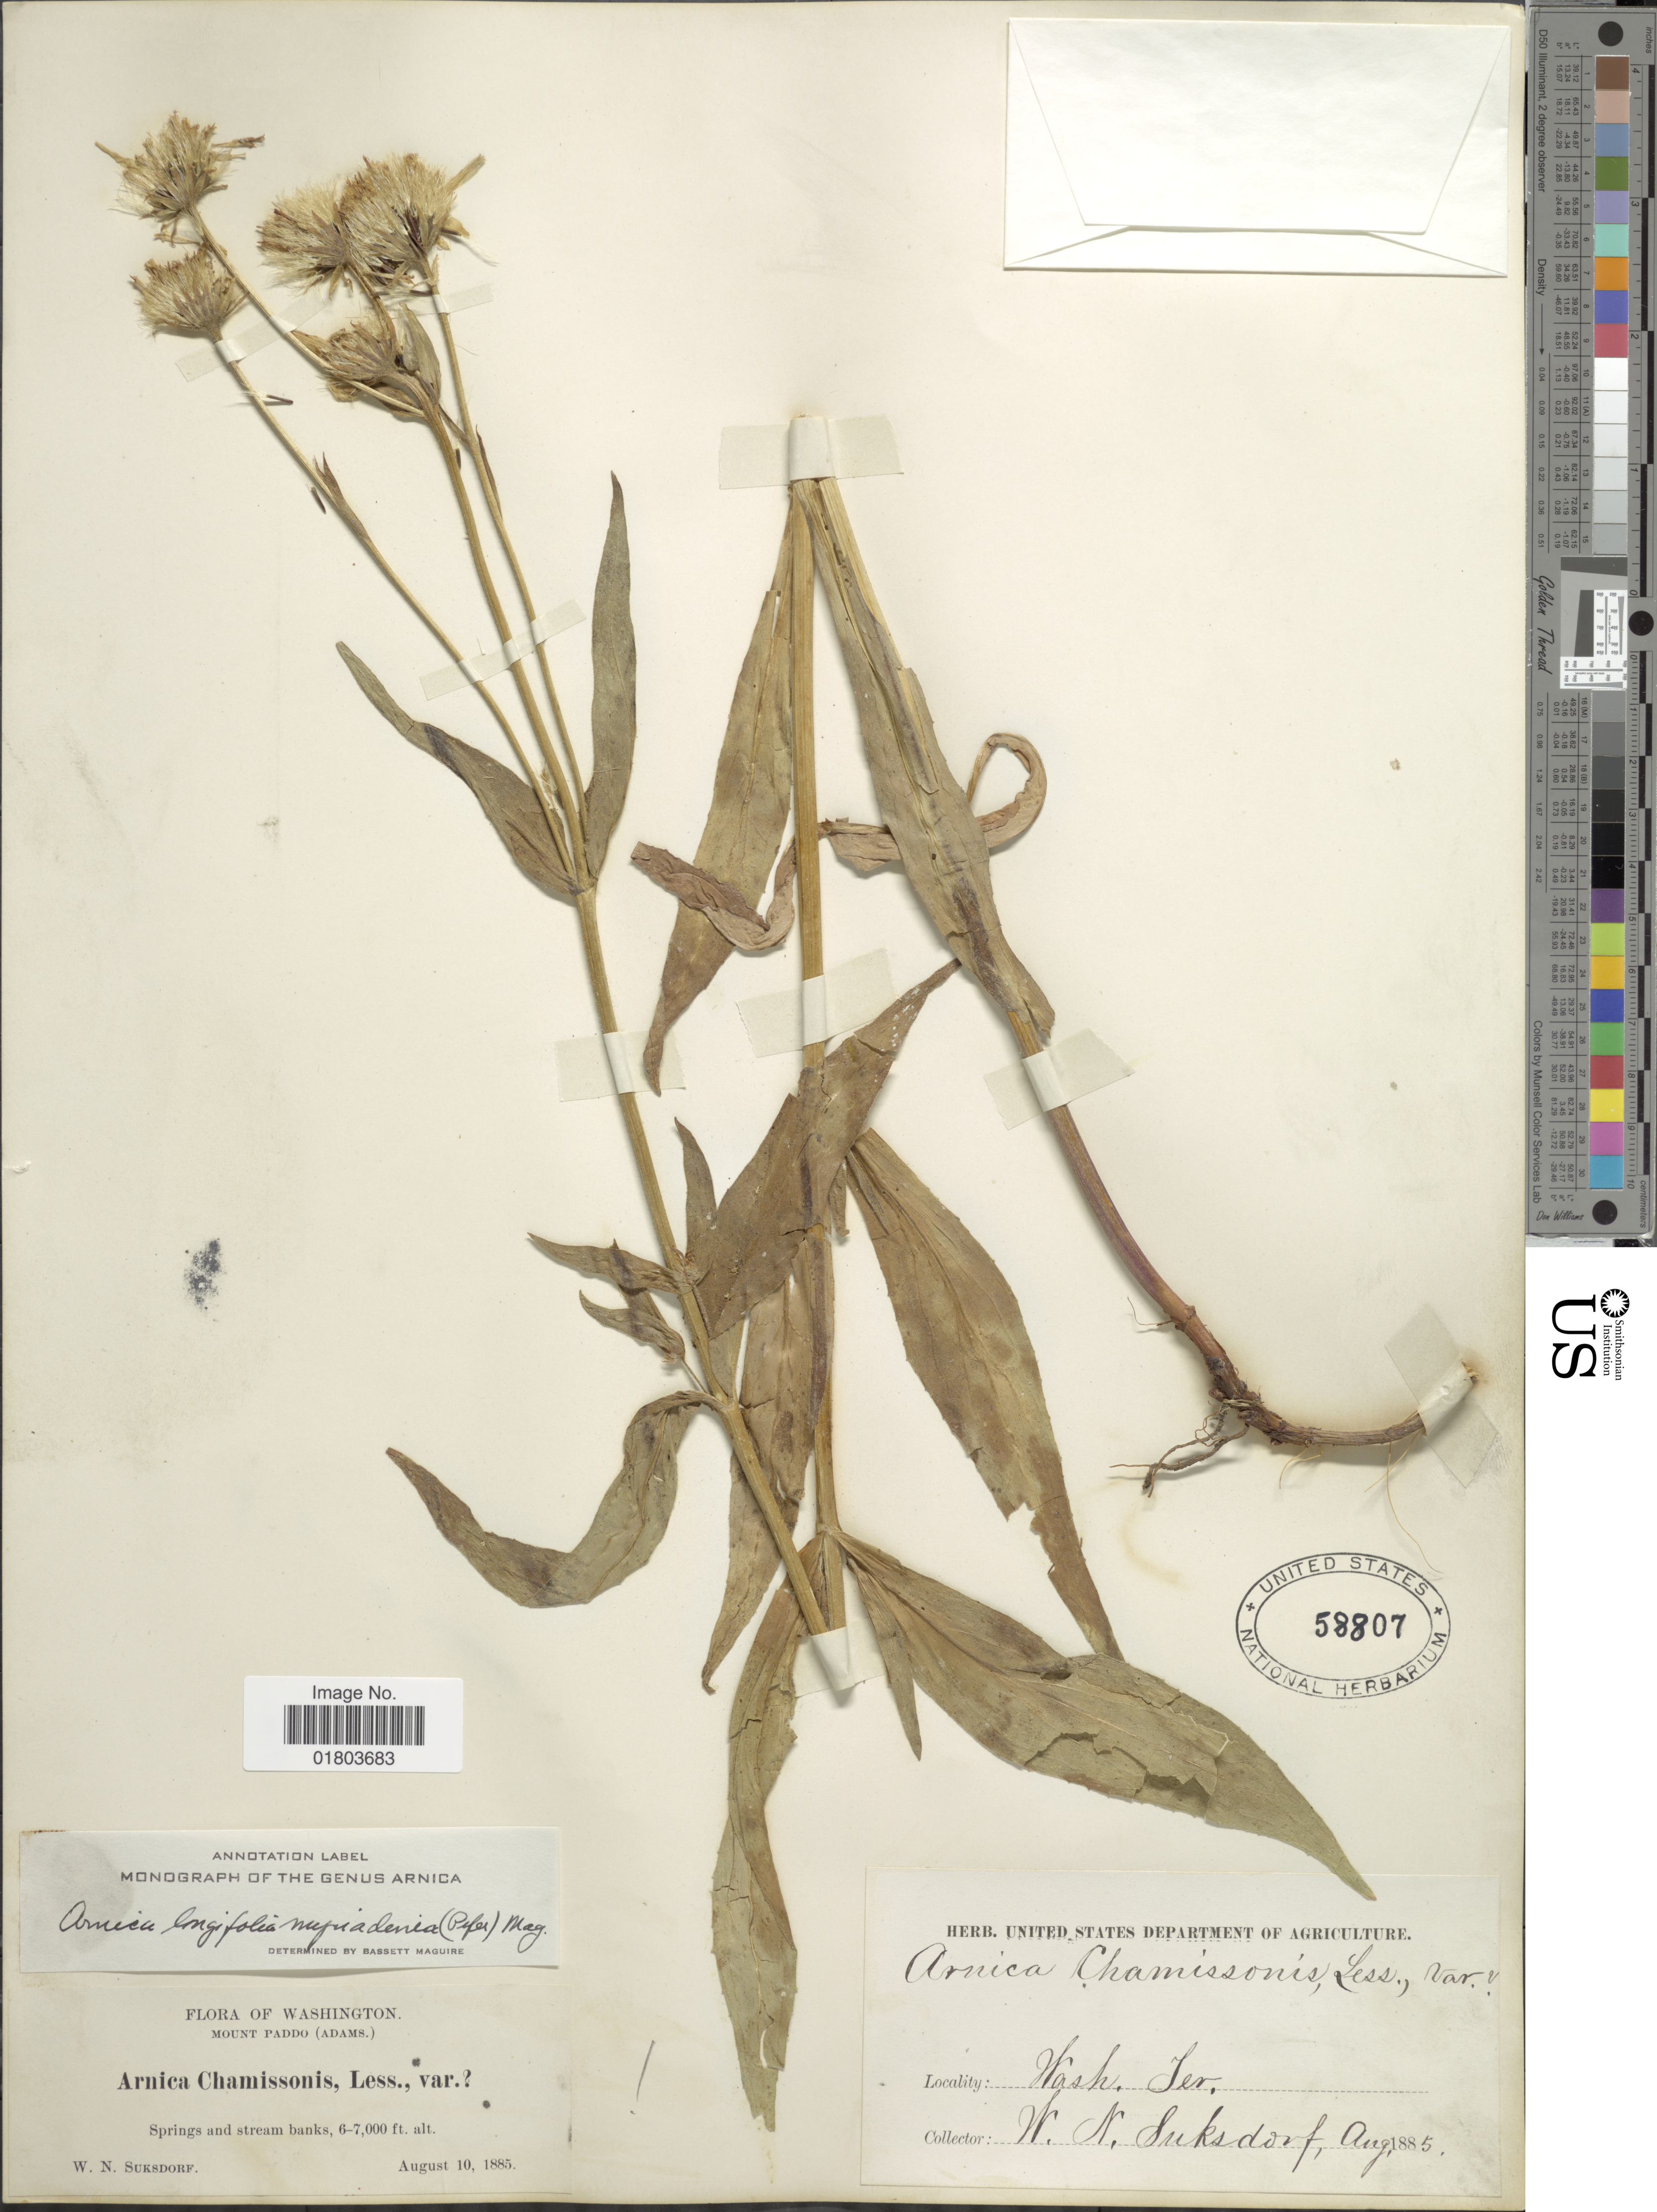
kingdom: Plantae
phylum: Tracheophyta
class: Magnoliopsida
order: Asterales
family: Asteraceae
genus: Arnica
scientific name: Arnica longifolia subsp. myriadenia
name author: (Piper) Maguire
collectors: W. N. Suksdorf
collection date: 1885-08-10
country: United States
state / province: Washington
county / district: Skamania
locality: Mount Paddo (Adams), Springs and streams banks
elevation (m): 1829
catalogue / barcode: US 58807